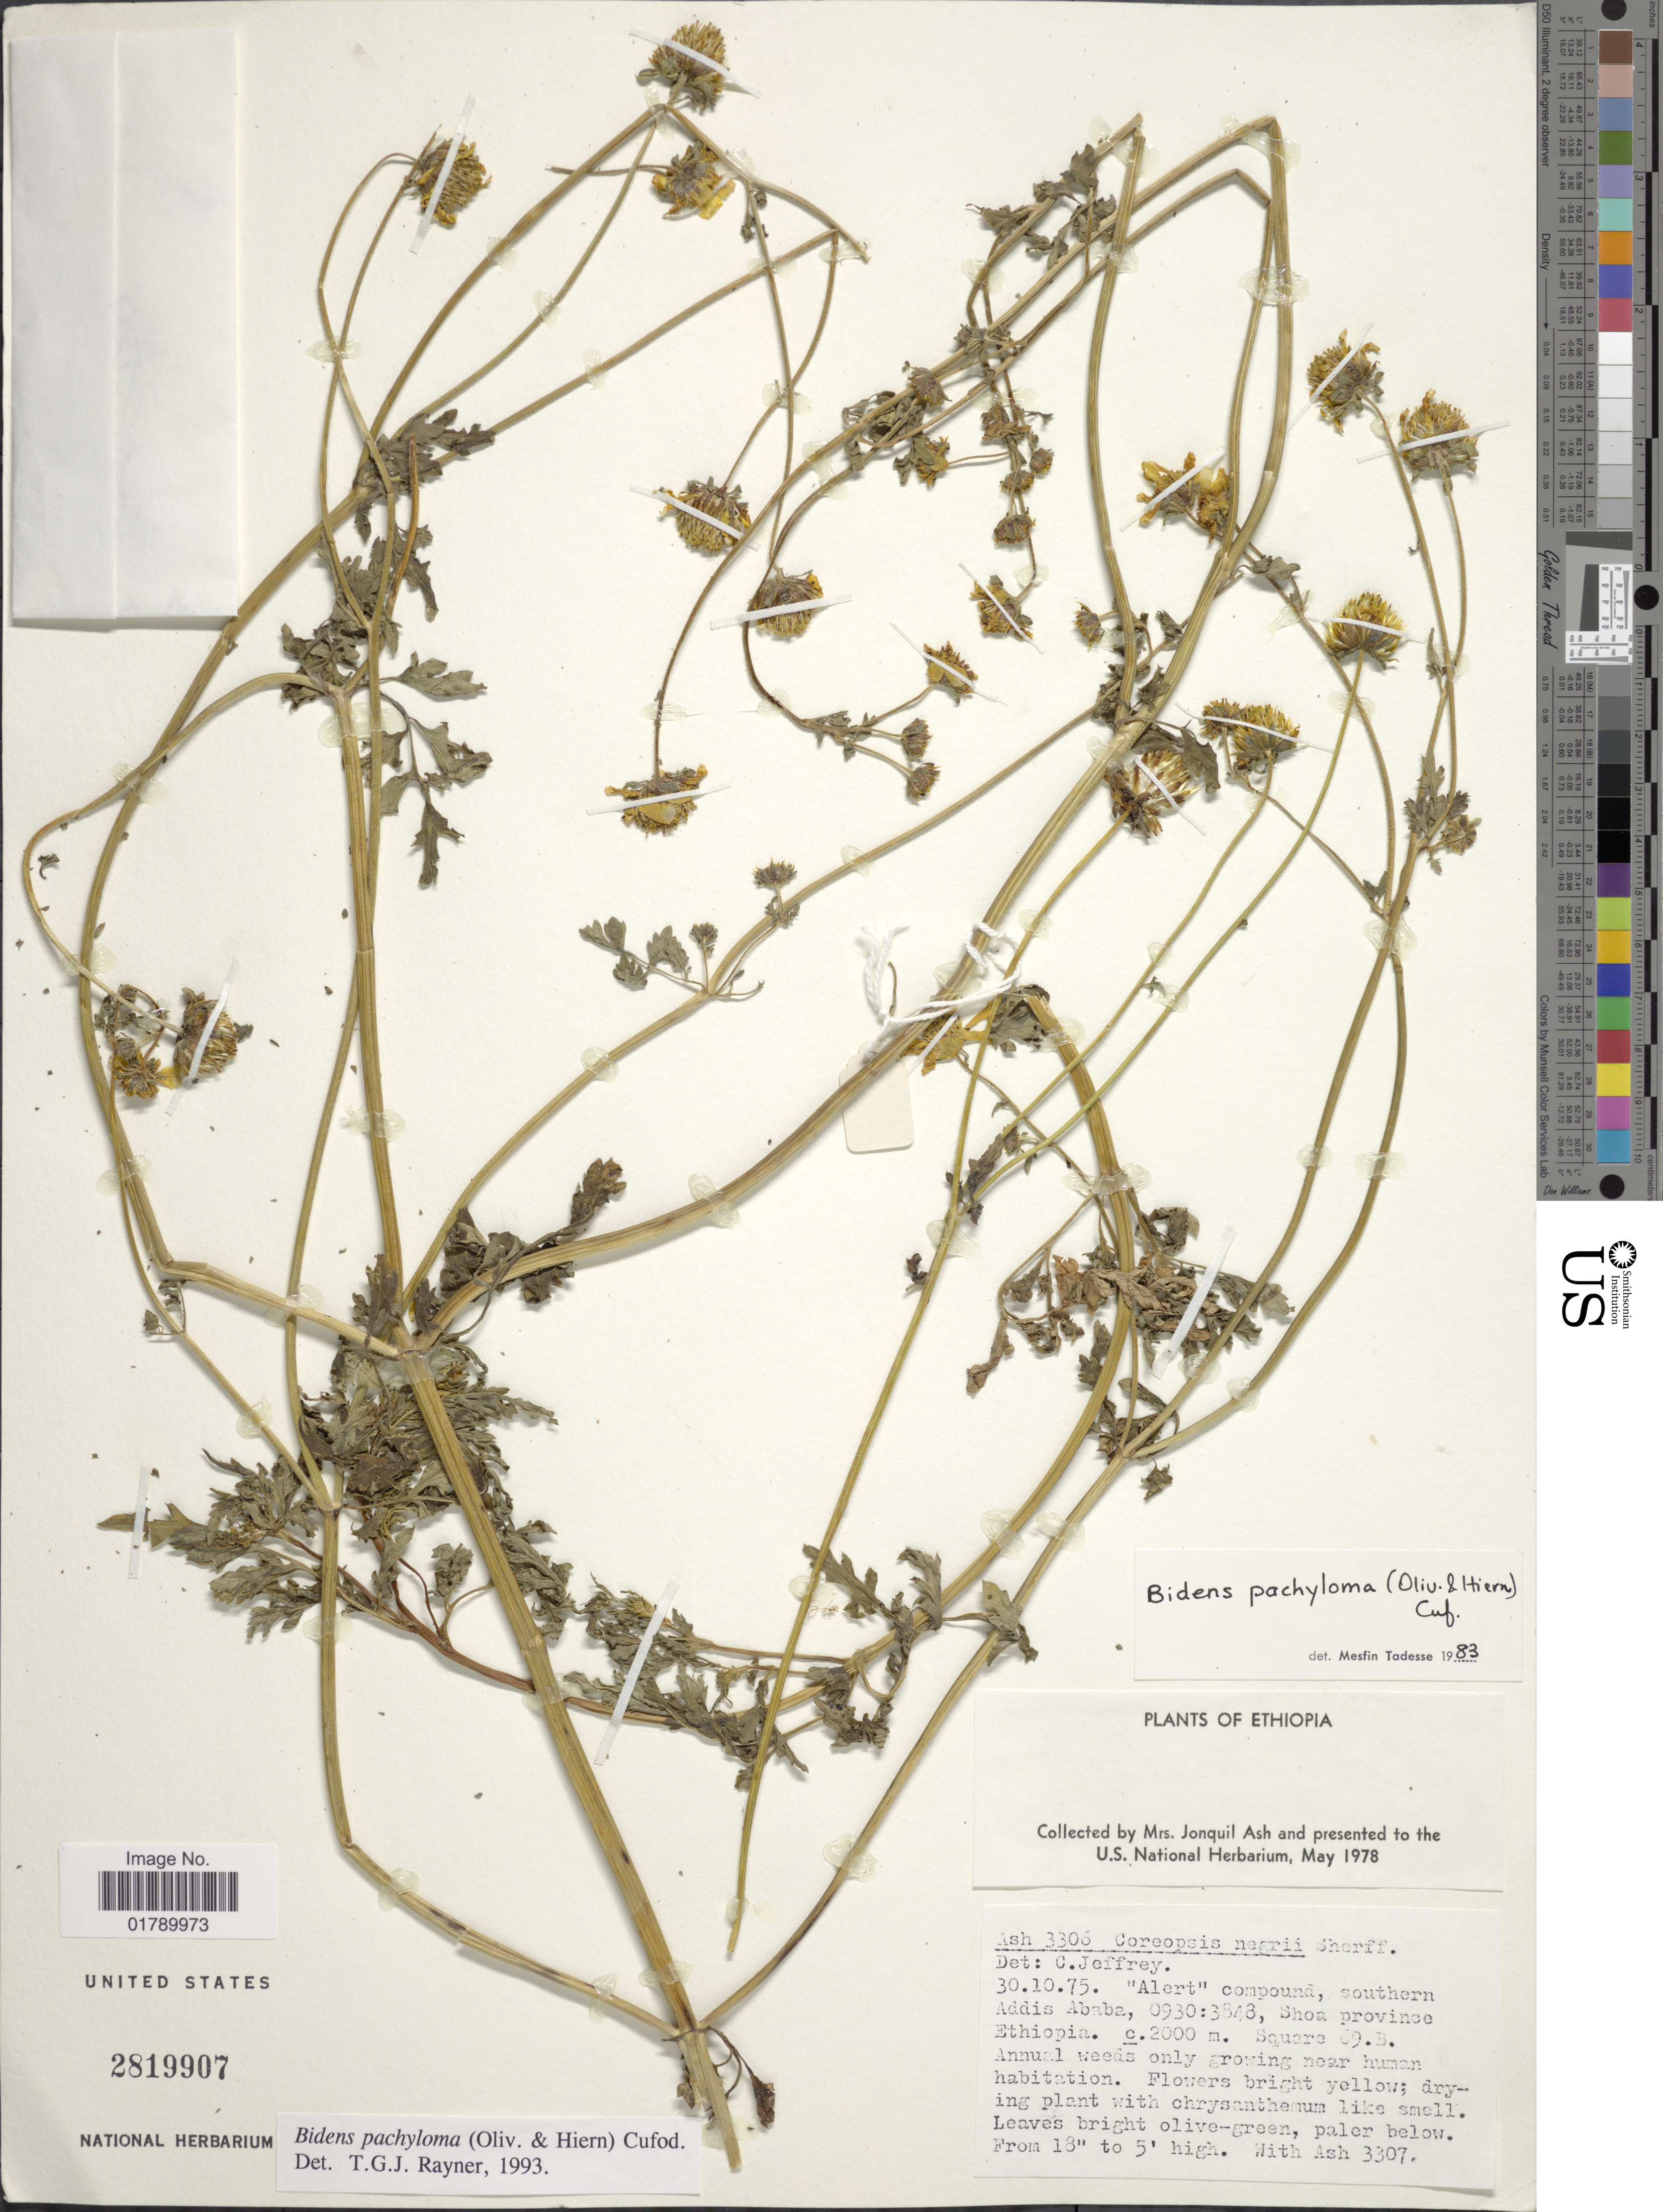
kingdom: Plantae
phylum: Tracheophyta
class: Magnoliopsida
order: Asterales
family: Asteraceae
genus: Bidens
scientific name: Bidens pachyloma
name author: (Oliv. & Hiern) Cufod.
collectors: J. Ash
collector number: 3306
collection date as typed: Transcribed d/m/y: 30/10/75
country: Ethiopia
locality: Alert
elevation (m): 2000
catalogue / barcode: US 2819907